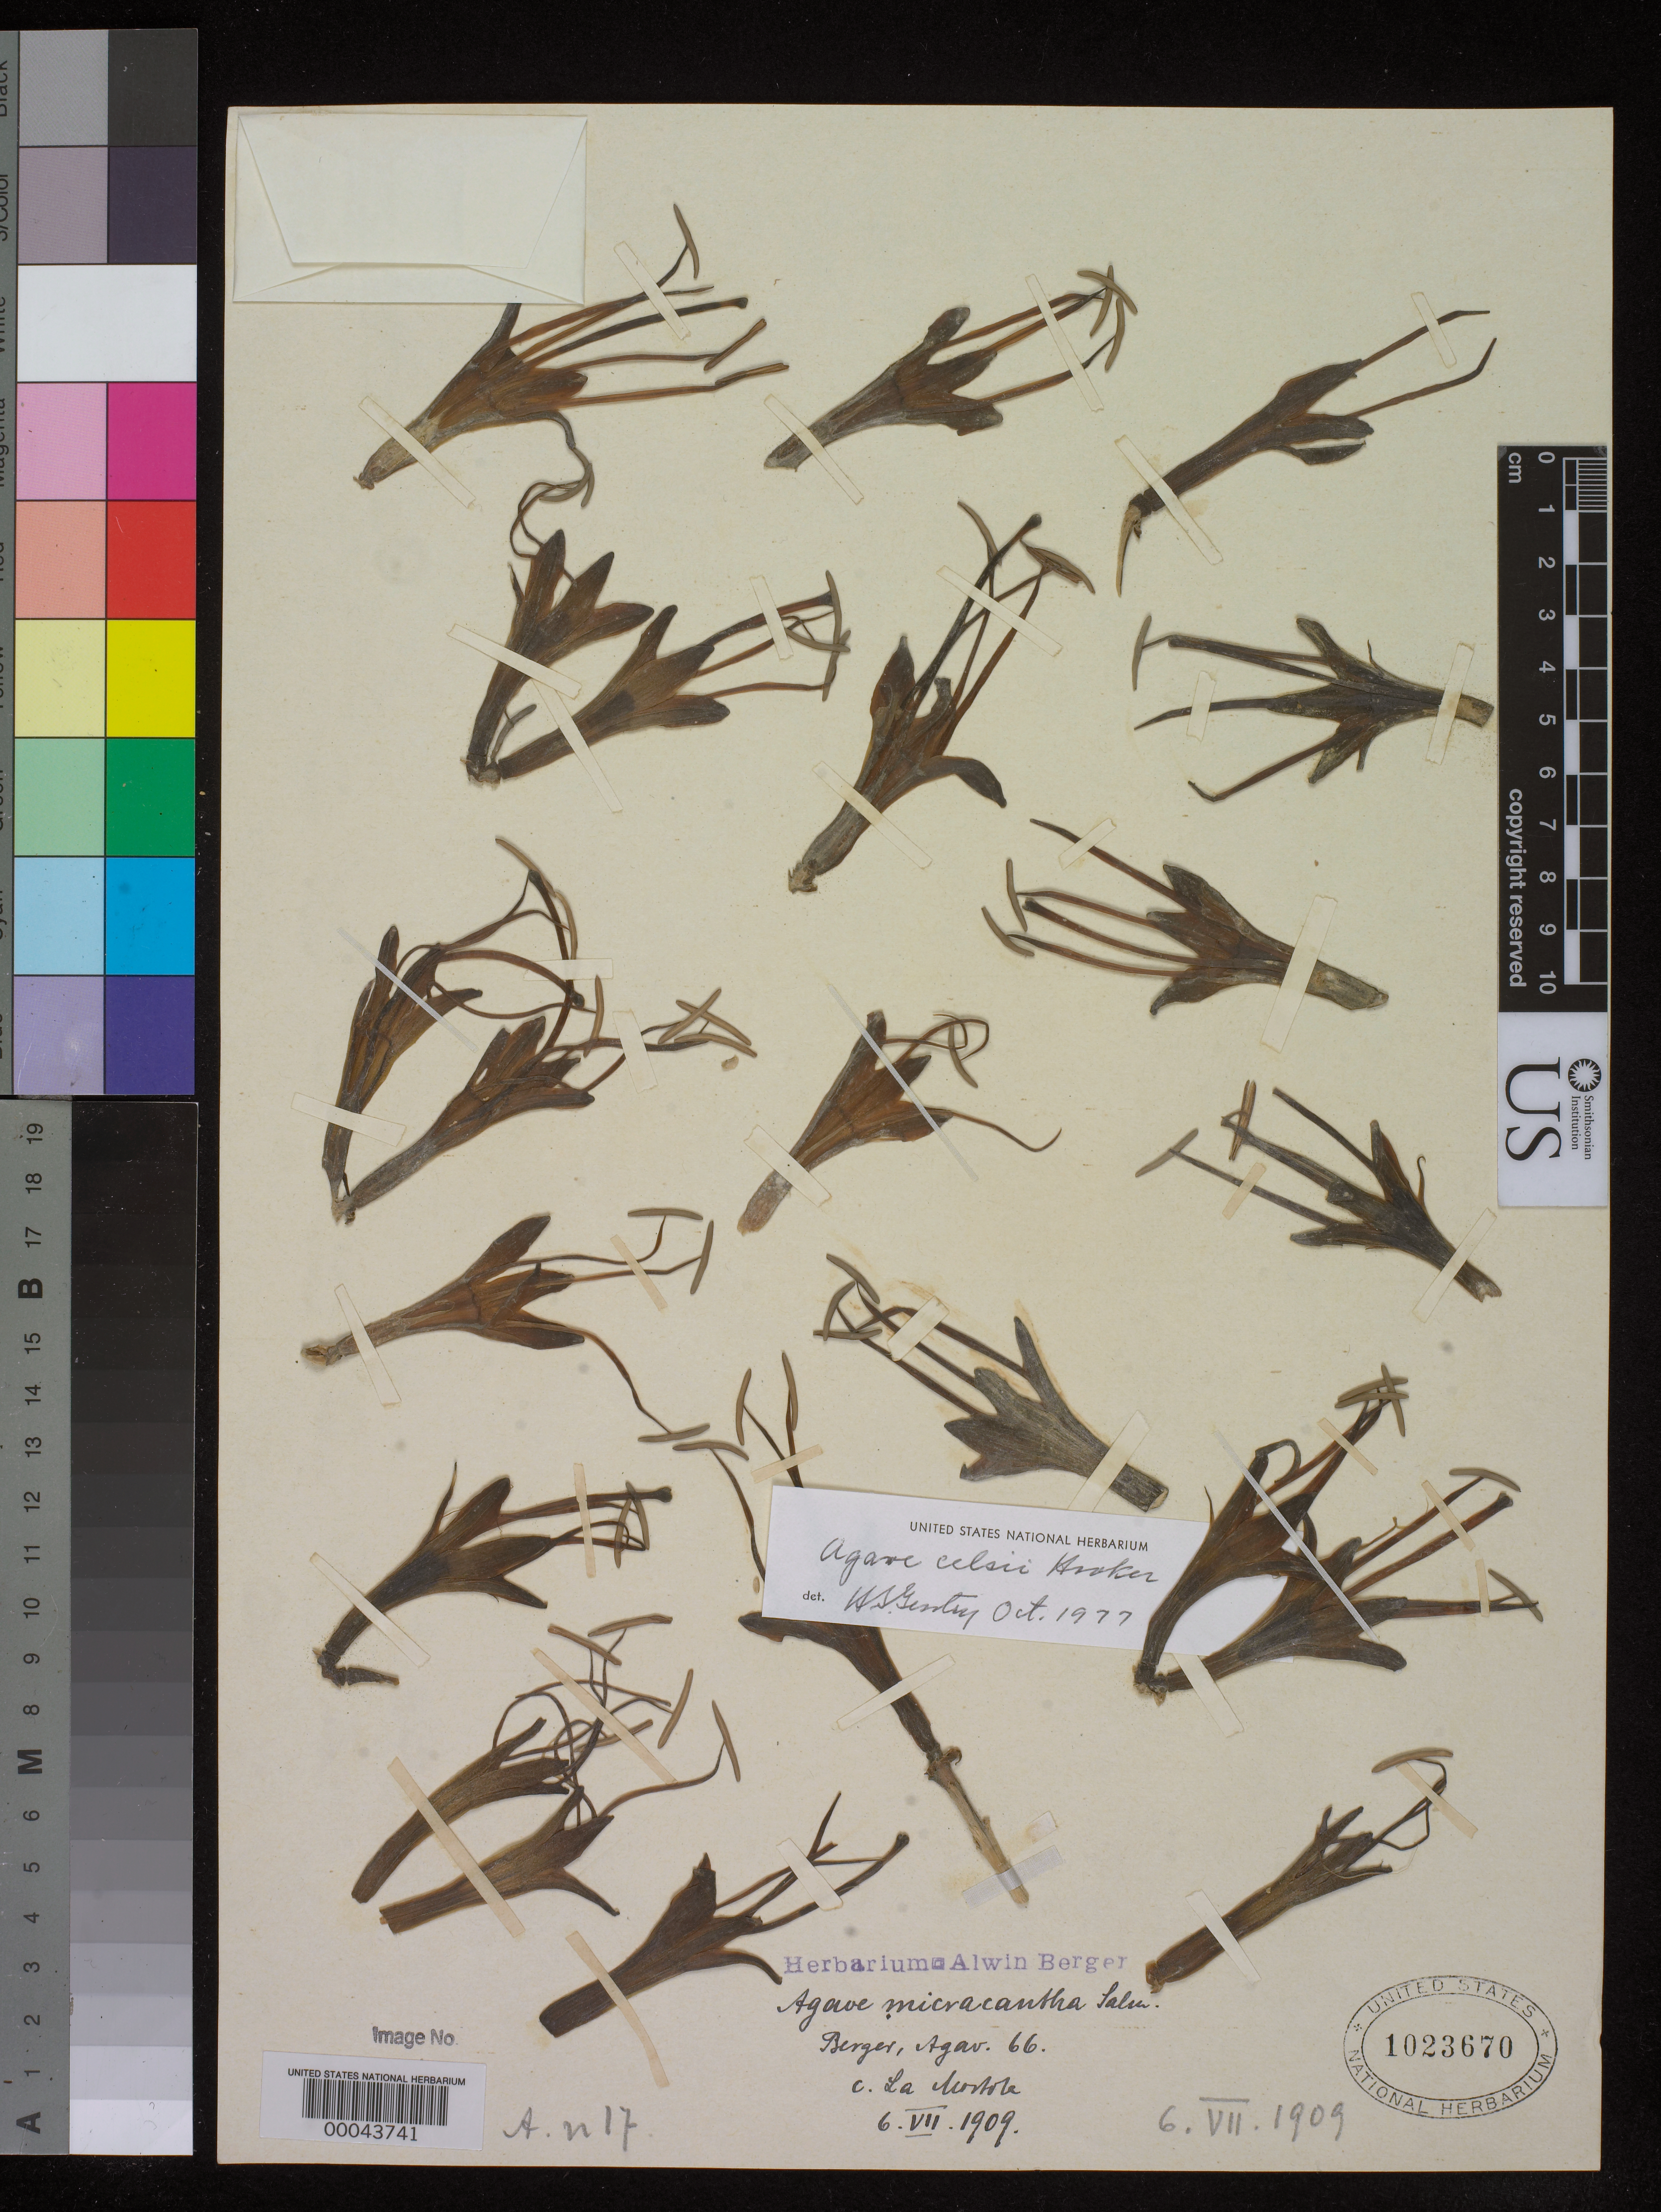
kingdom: Plantae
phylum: Tracheophyta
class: Liliopsida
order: Asparagales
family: Asparagaceae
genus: Agave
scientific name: Agave celsii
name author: Hook.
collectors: ex herb. A. Berger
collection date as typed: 06 Jul 1909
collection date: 1909-07-06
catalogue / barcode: US 1023670